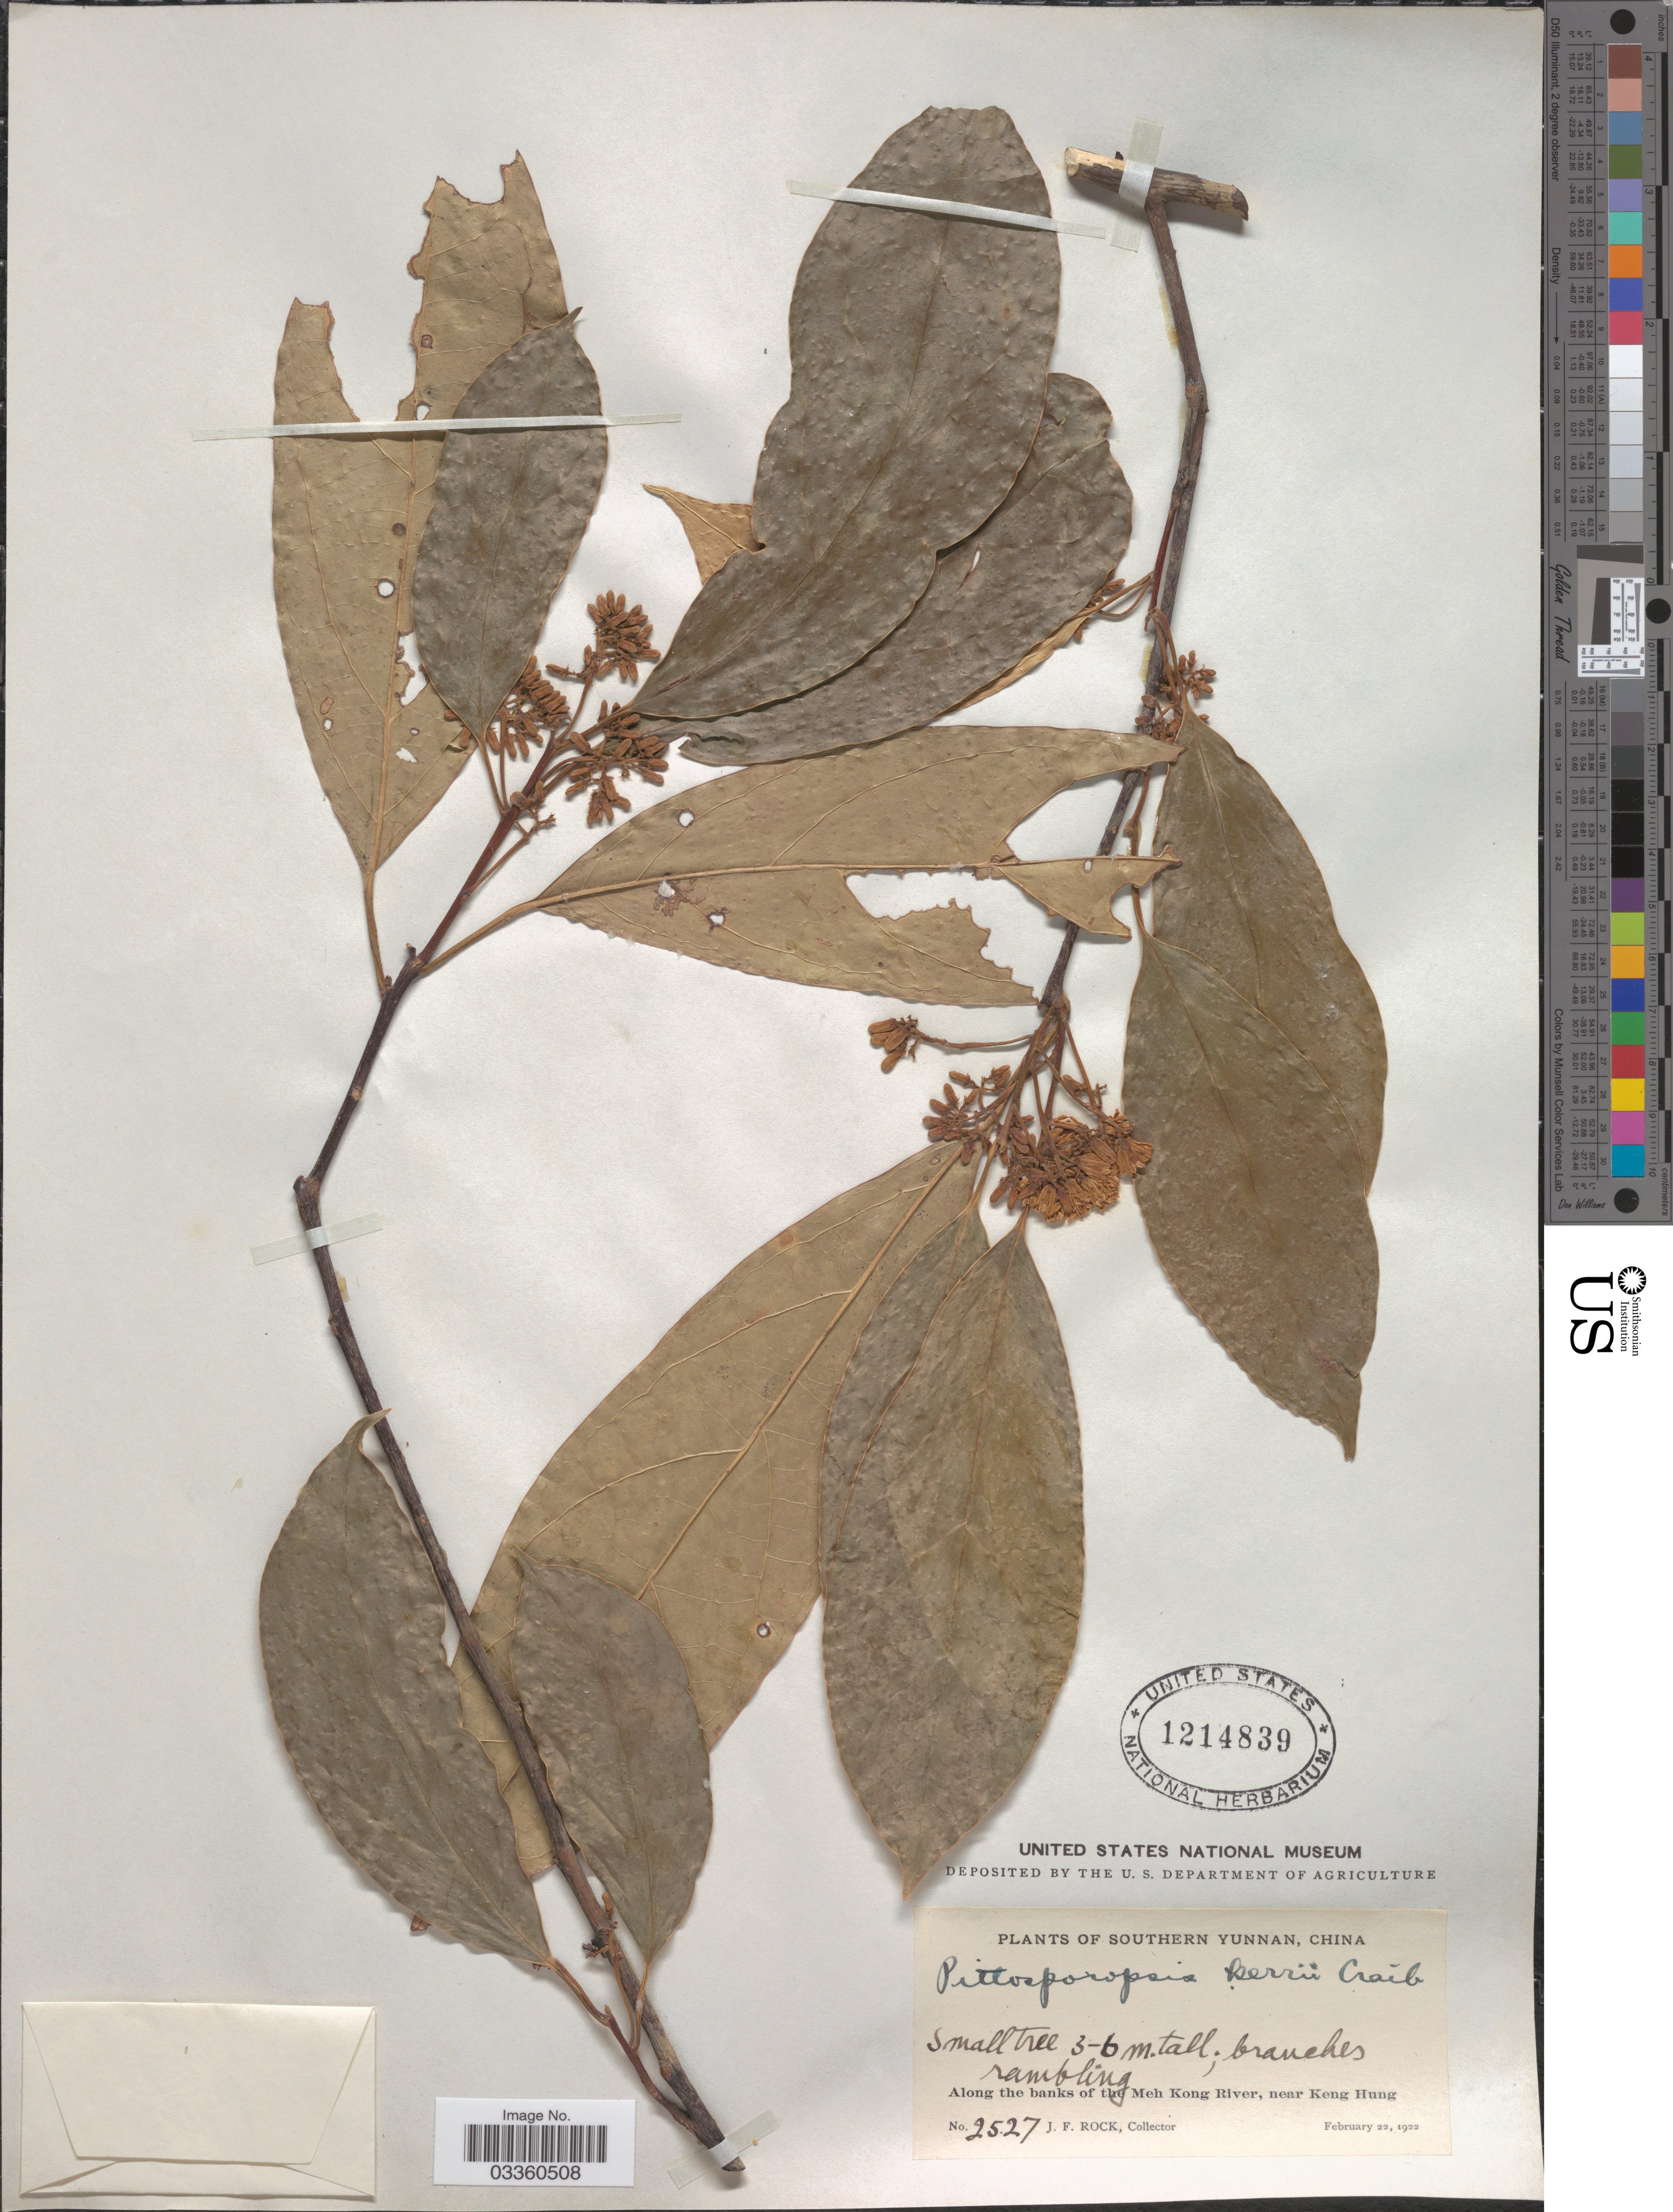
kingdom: Plantae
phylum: Tracheophyta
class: Magnoliopsida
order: Metteniusales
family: Metteniusaceae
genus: Pittosporopsis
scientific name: Pittosporopsis kerrii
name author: Craib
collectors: J. Rock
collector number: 2527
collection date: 1922-02-22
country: China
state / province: Yunnan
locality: Southern Yunnan. Along the banks of the Meh Kong River, near Keng Hung.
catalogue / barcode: US 1214839